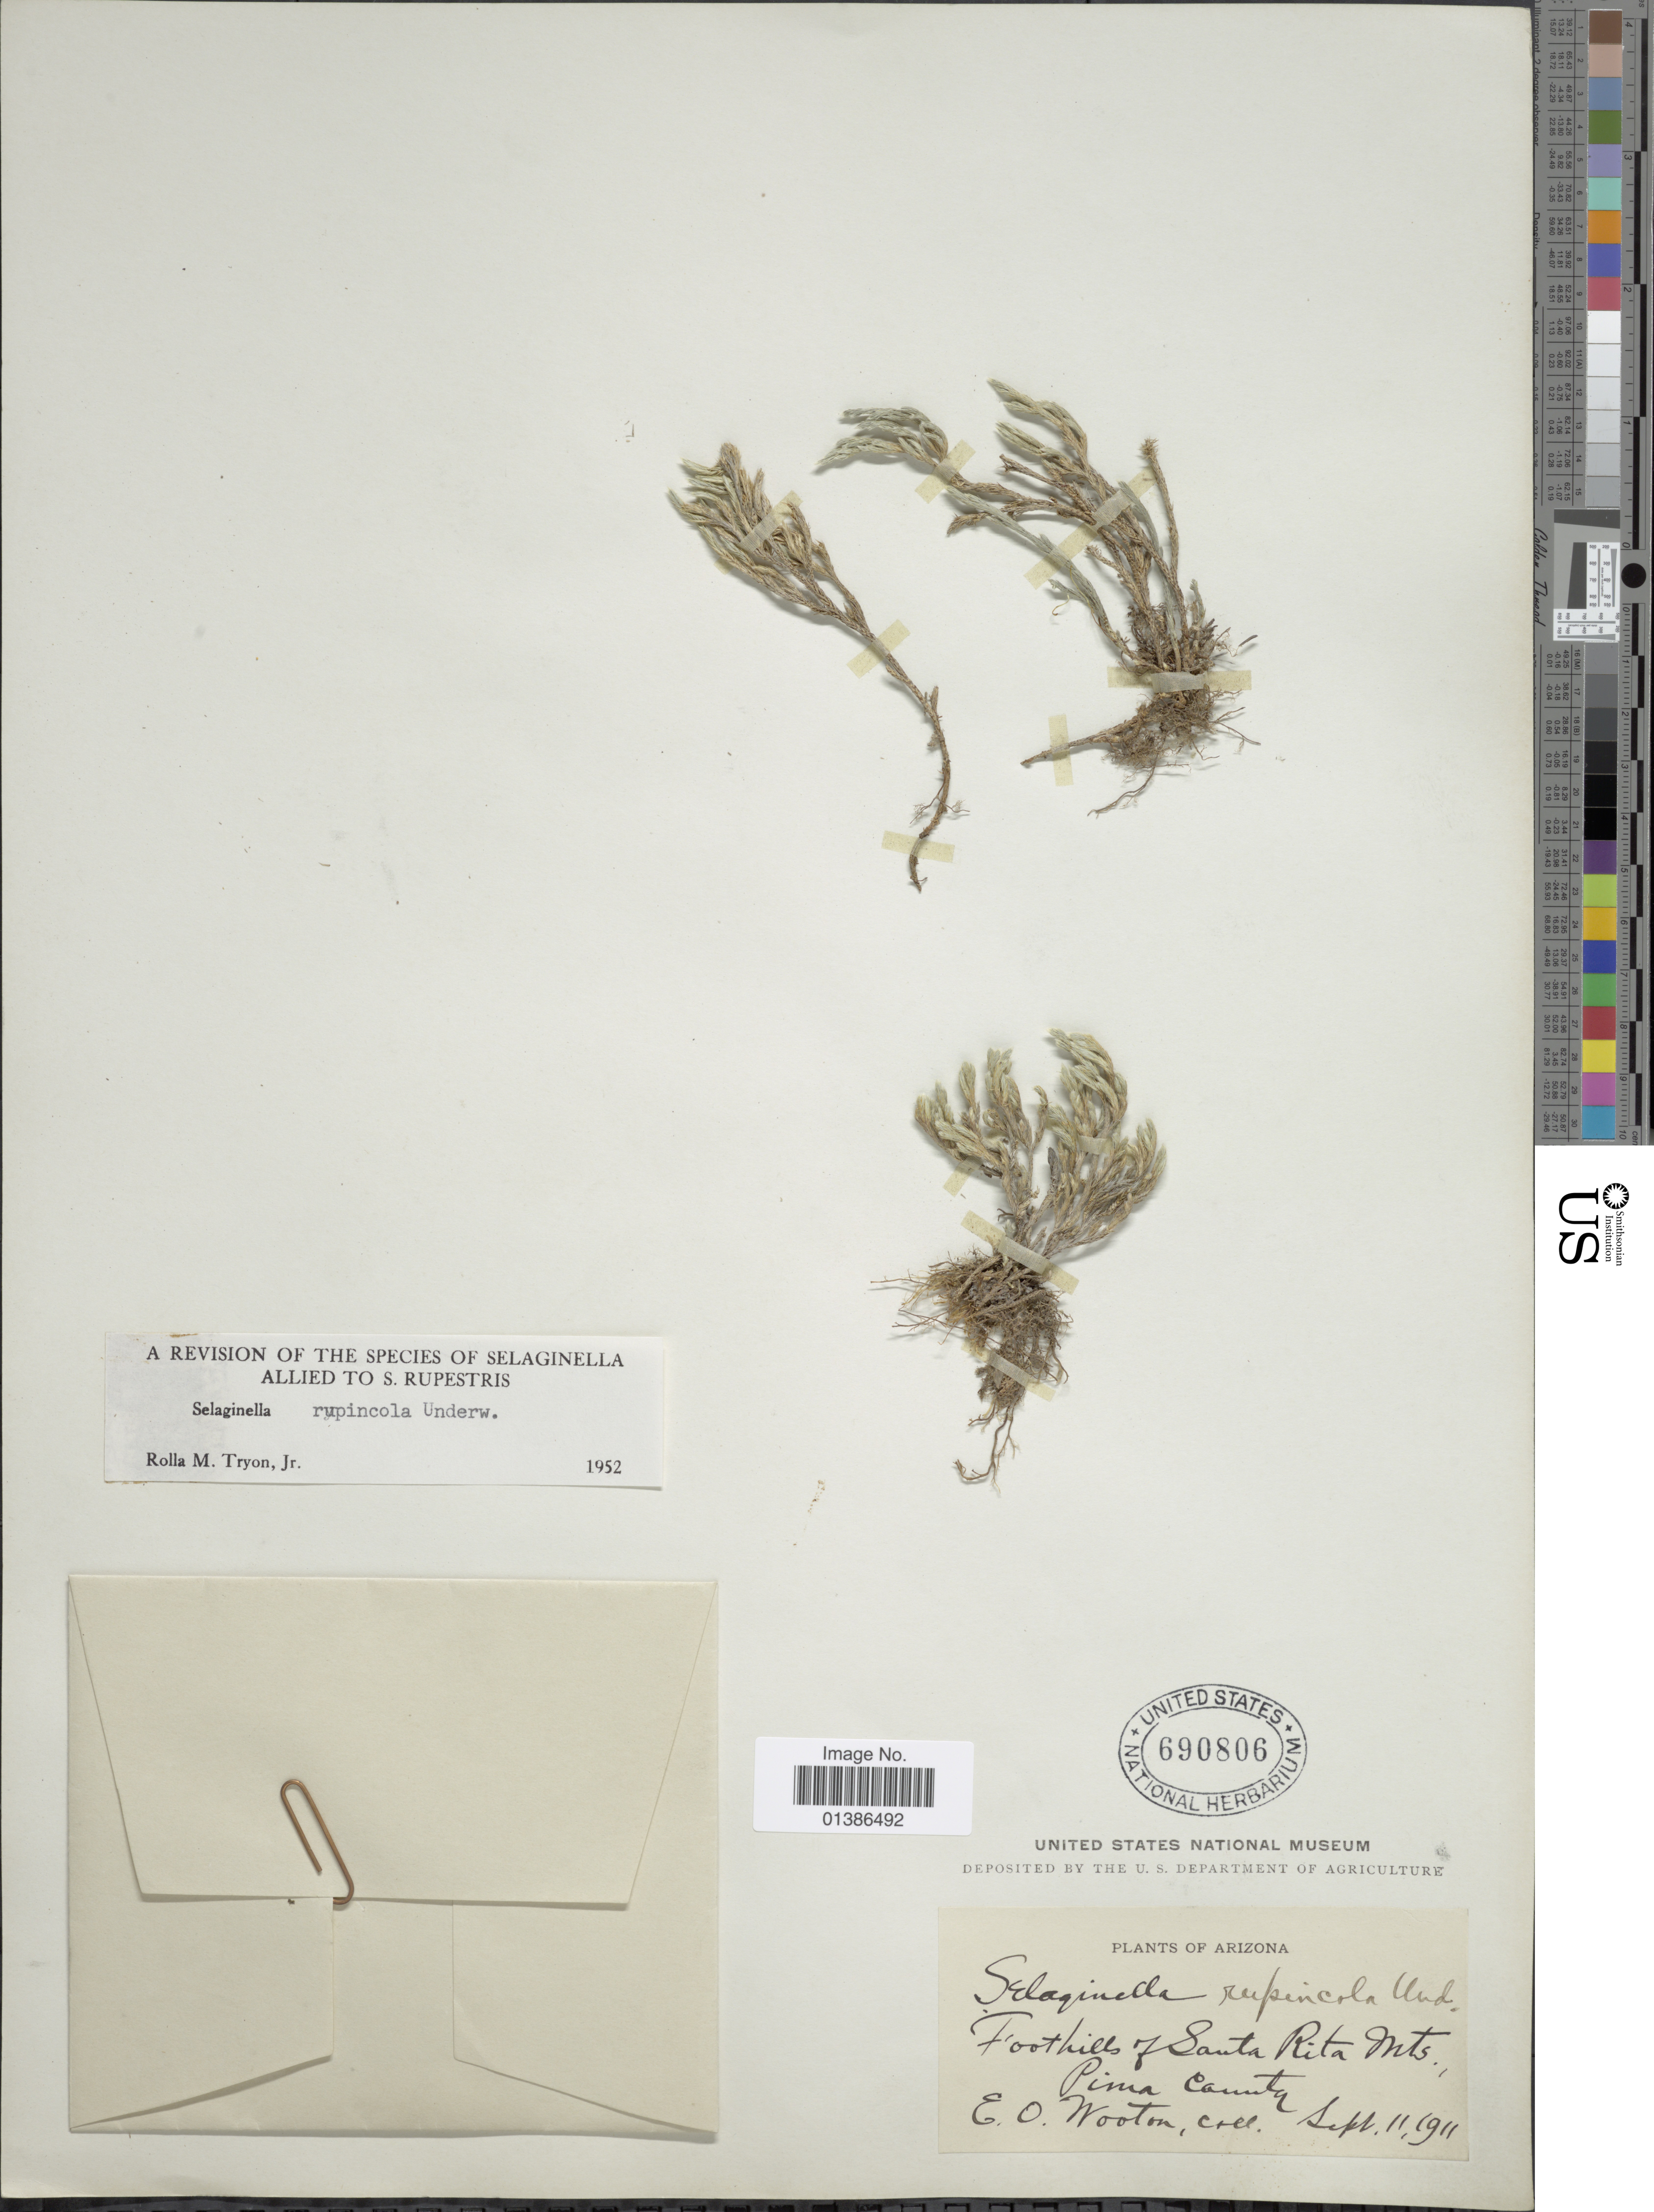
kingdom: Plantae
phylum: Tracheophyta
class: Lycopodiopsida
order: Selaginellales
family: Selaginellaceae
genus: Selaginella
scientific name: Selaginella rupincola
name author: Underw.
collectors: E. O. Wooton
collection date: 1911-09-11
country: United States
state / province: Arizona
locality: Foothills of Santa Rita Mts., Pima County.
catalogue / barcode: US 690806